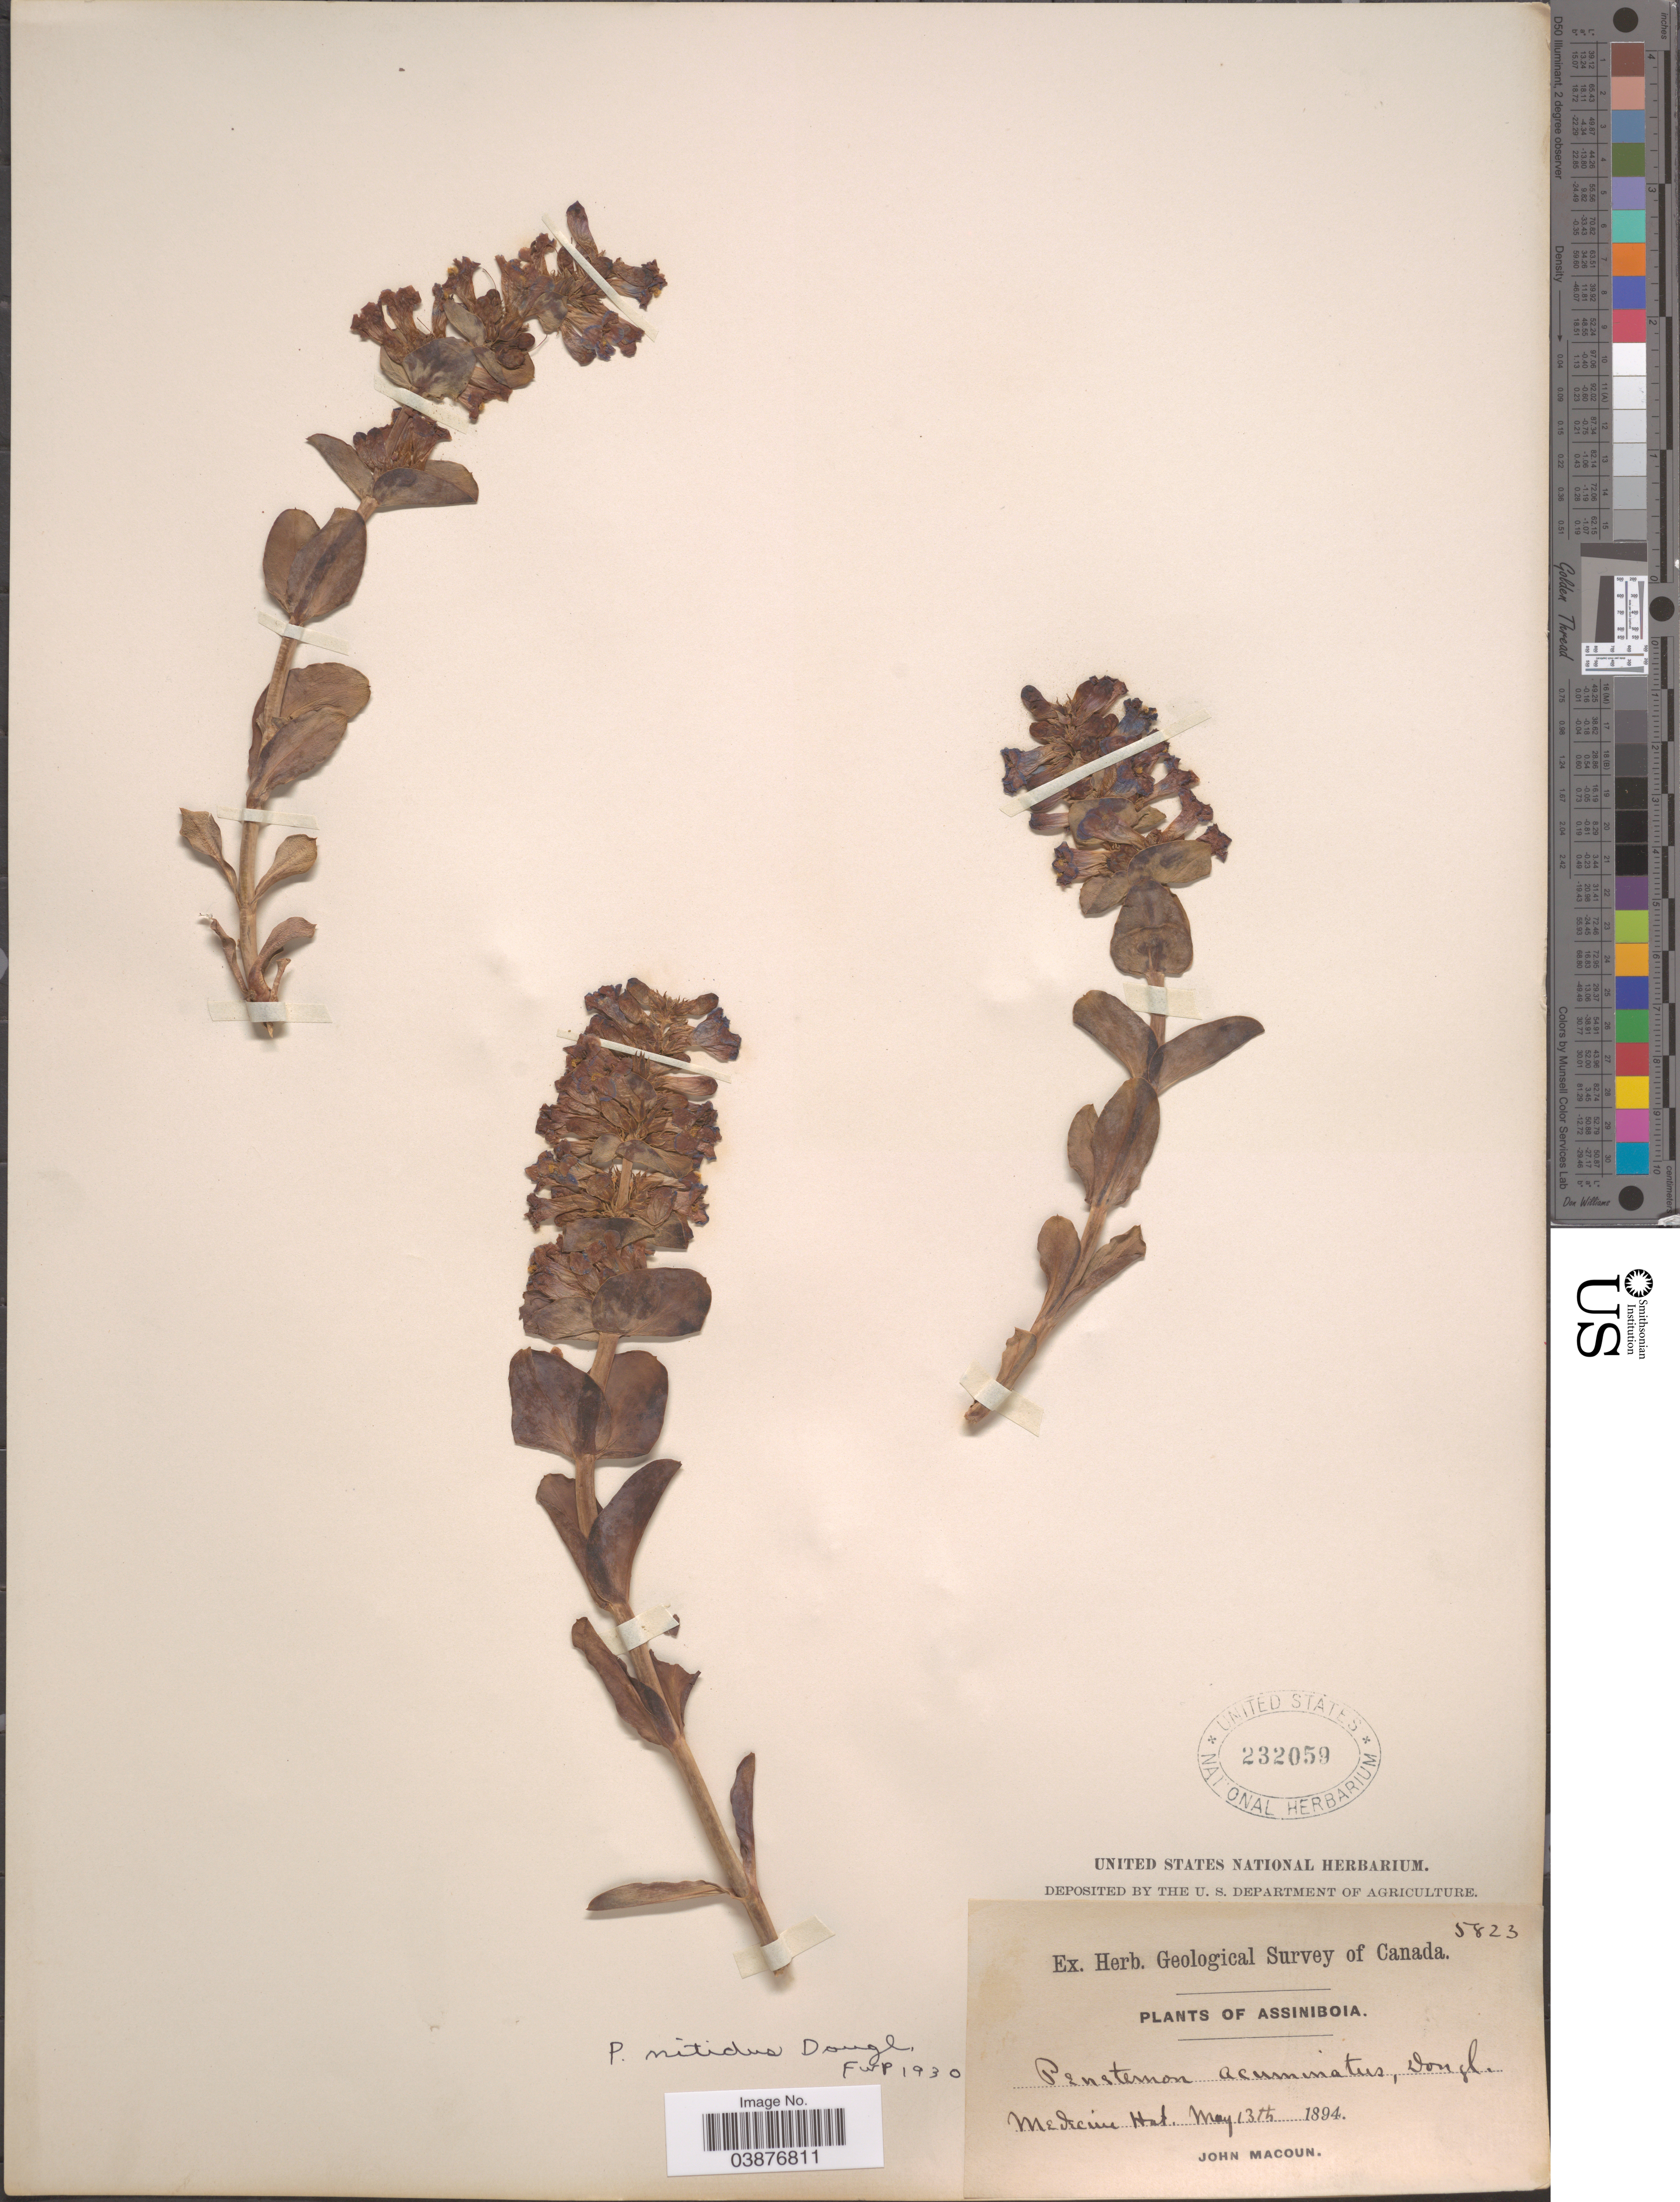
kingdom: Plantae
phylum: Tracheophyta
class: Magnoliopsida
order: Lamiales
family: Plantaginaceae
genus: Penstemon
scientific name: Penstemon nitidus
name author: Douglas ex Benth.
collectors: J. Macoun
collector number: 5823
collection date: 1894-05-13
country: Canada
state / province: Alberta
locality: Assiniboia. Medicine Hat.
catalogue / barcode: US 232059